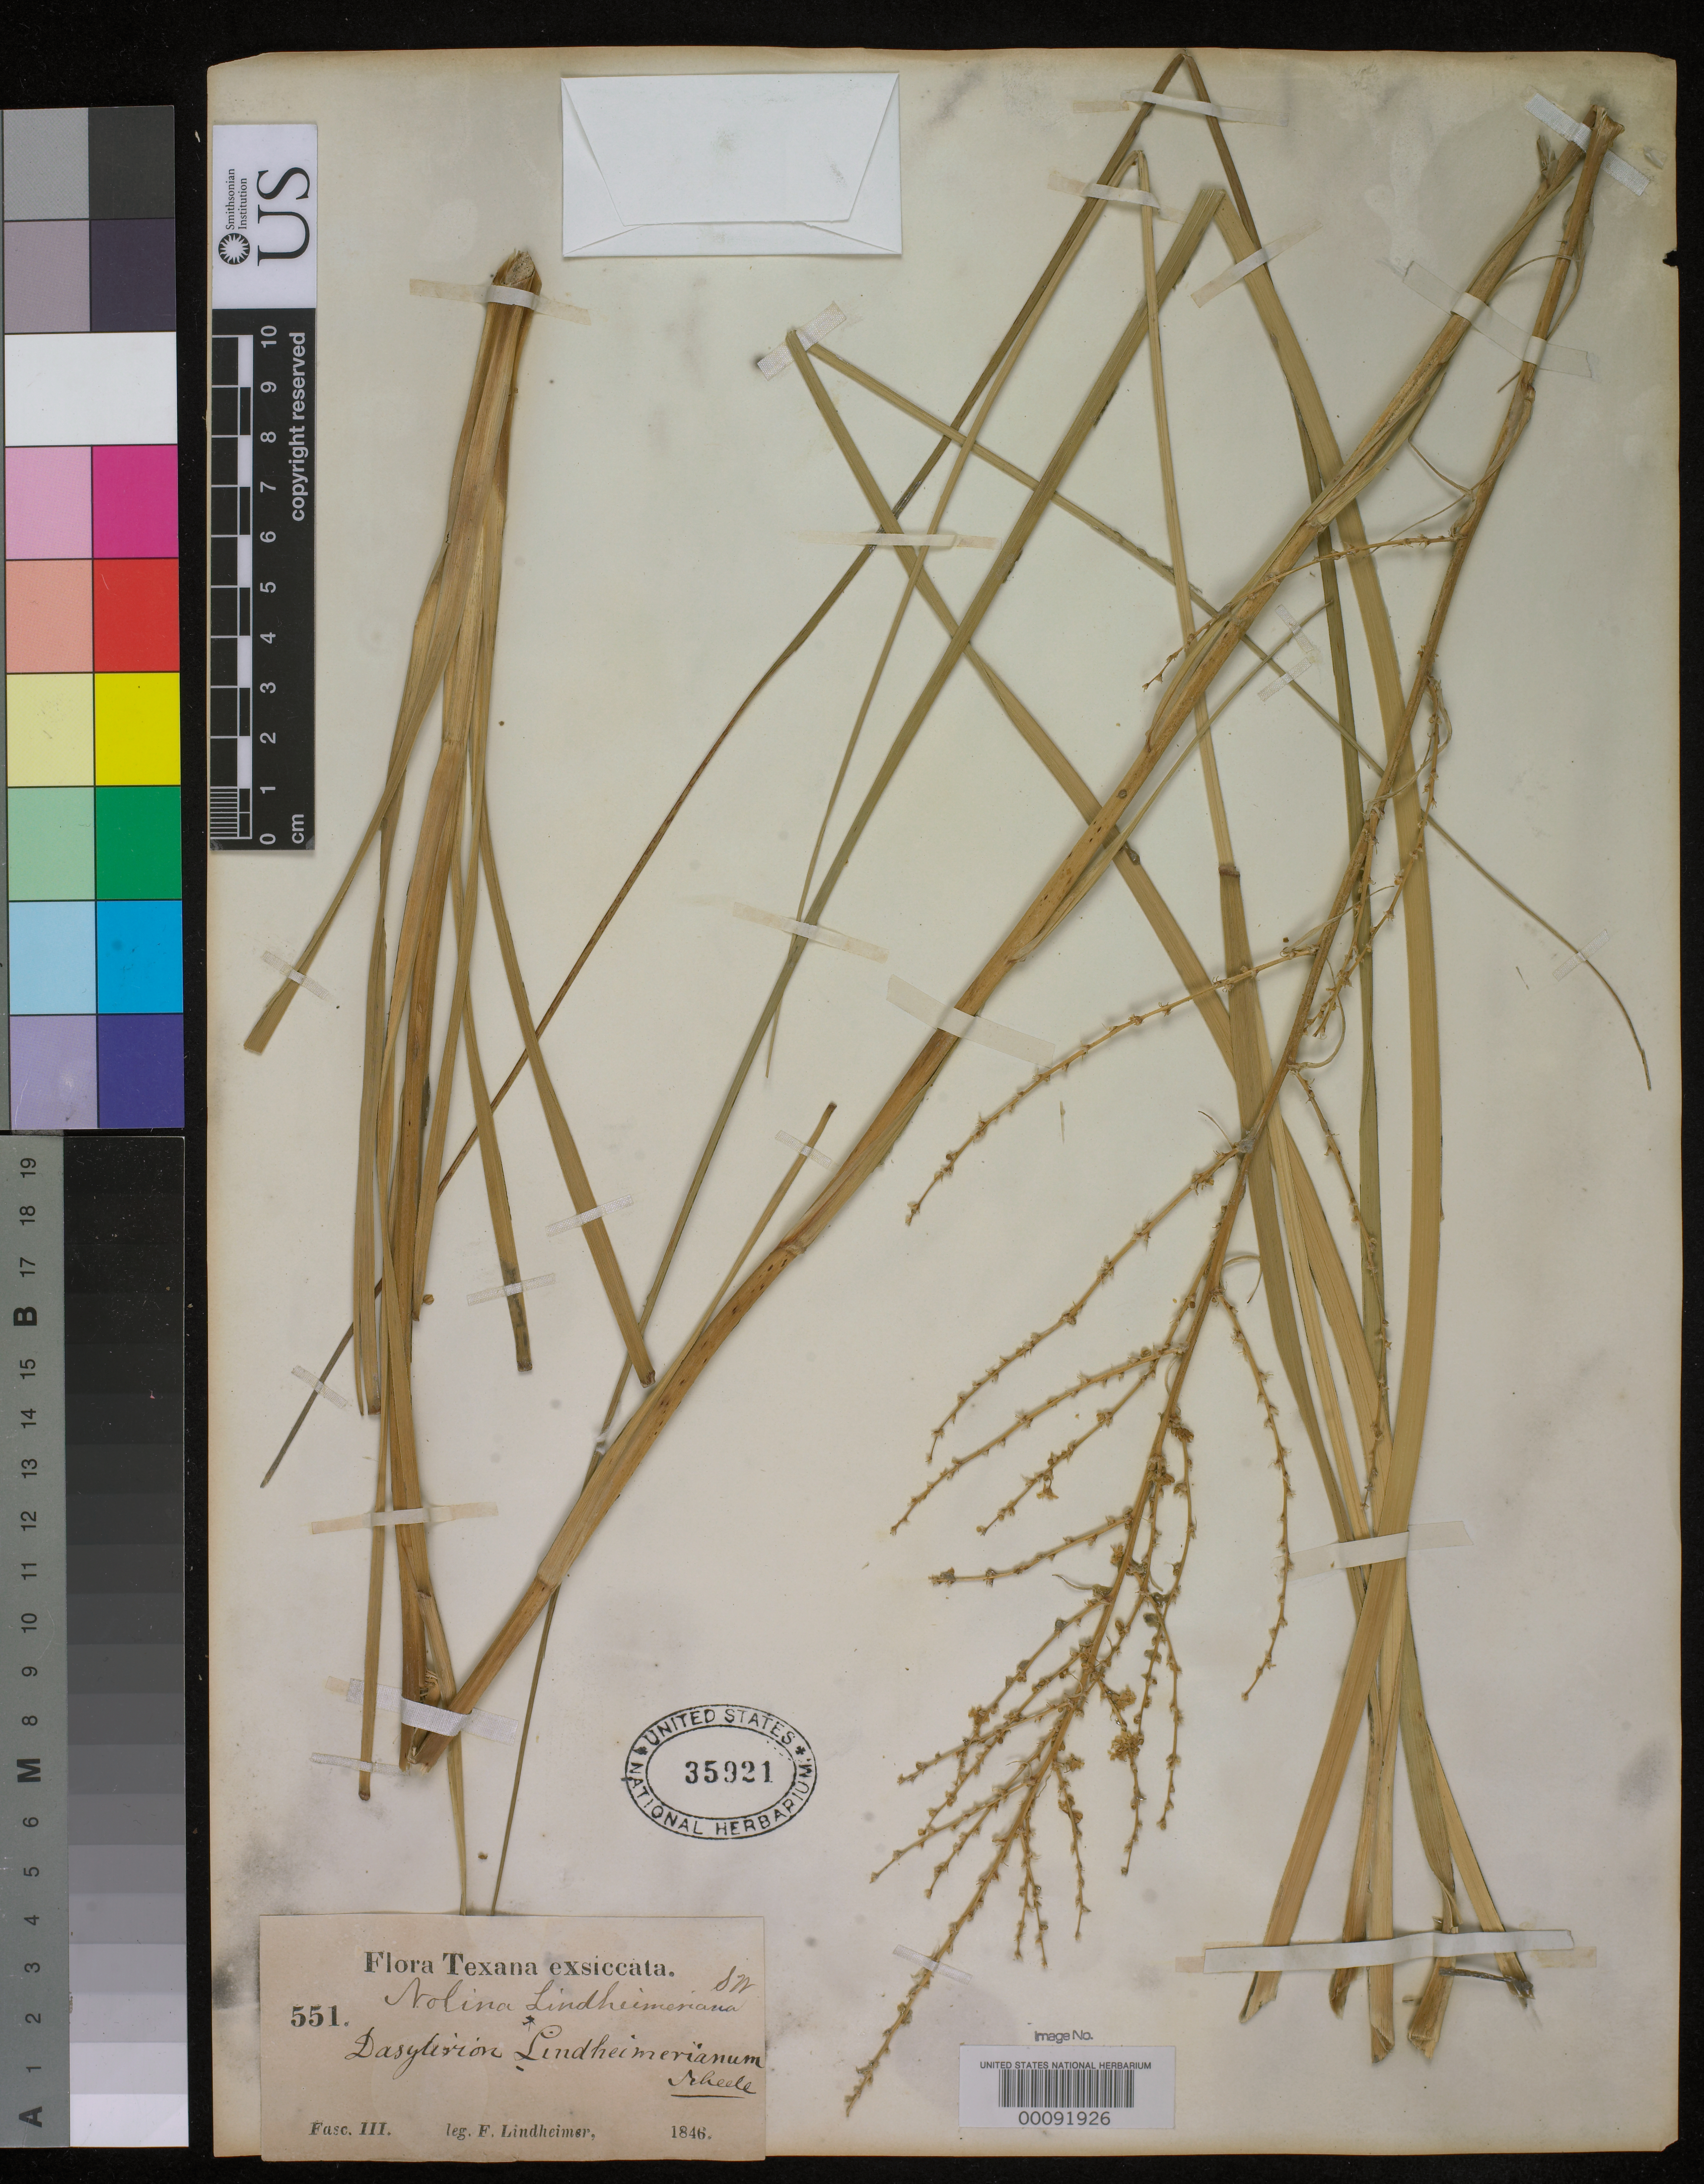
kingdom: Plantae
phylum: Tracheophyta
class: Liliopsida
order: Asparagales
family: Asparagaceae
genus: Dasylirion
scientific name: Dasylirion lindheimerianum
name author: Scheele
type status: Type Collection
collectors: F. J. Lindheimer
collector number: III 551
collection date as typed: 1846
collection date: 1846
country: United States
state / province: Texas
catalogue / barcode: US 35921